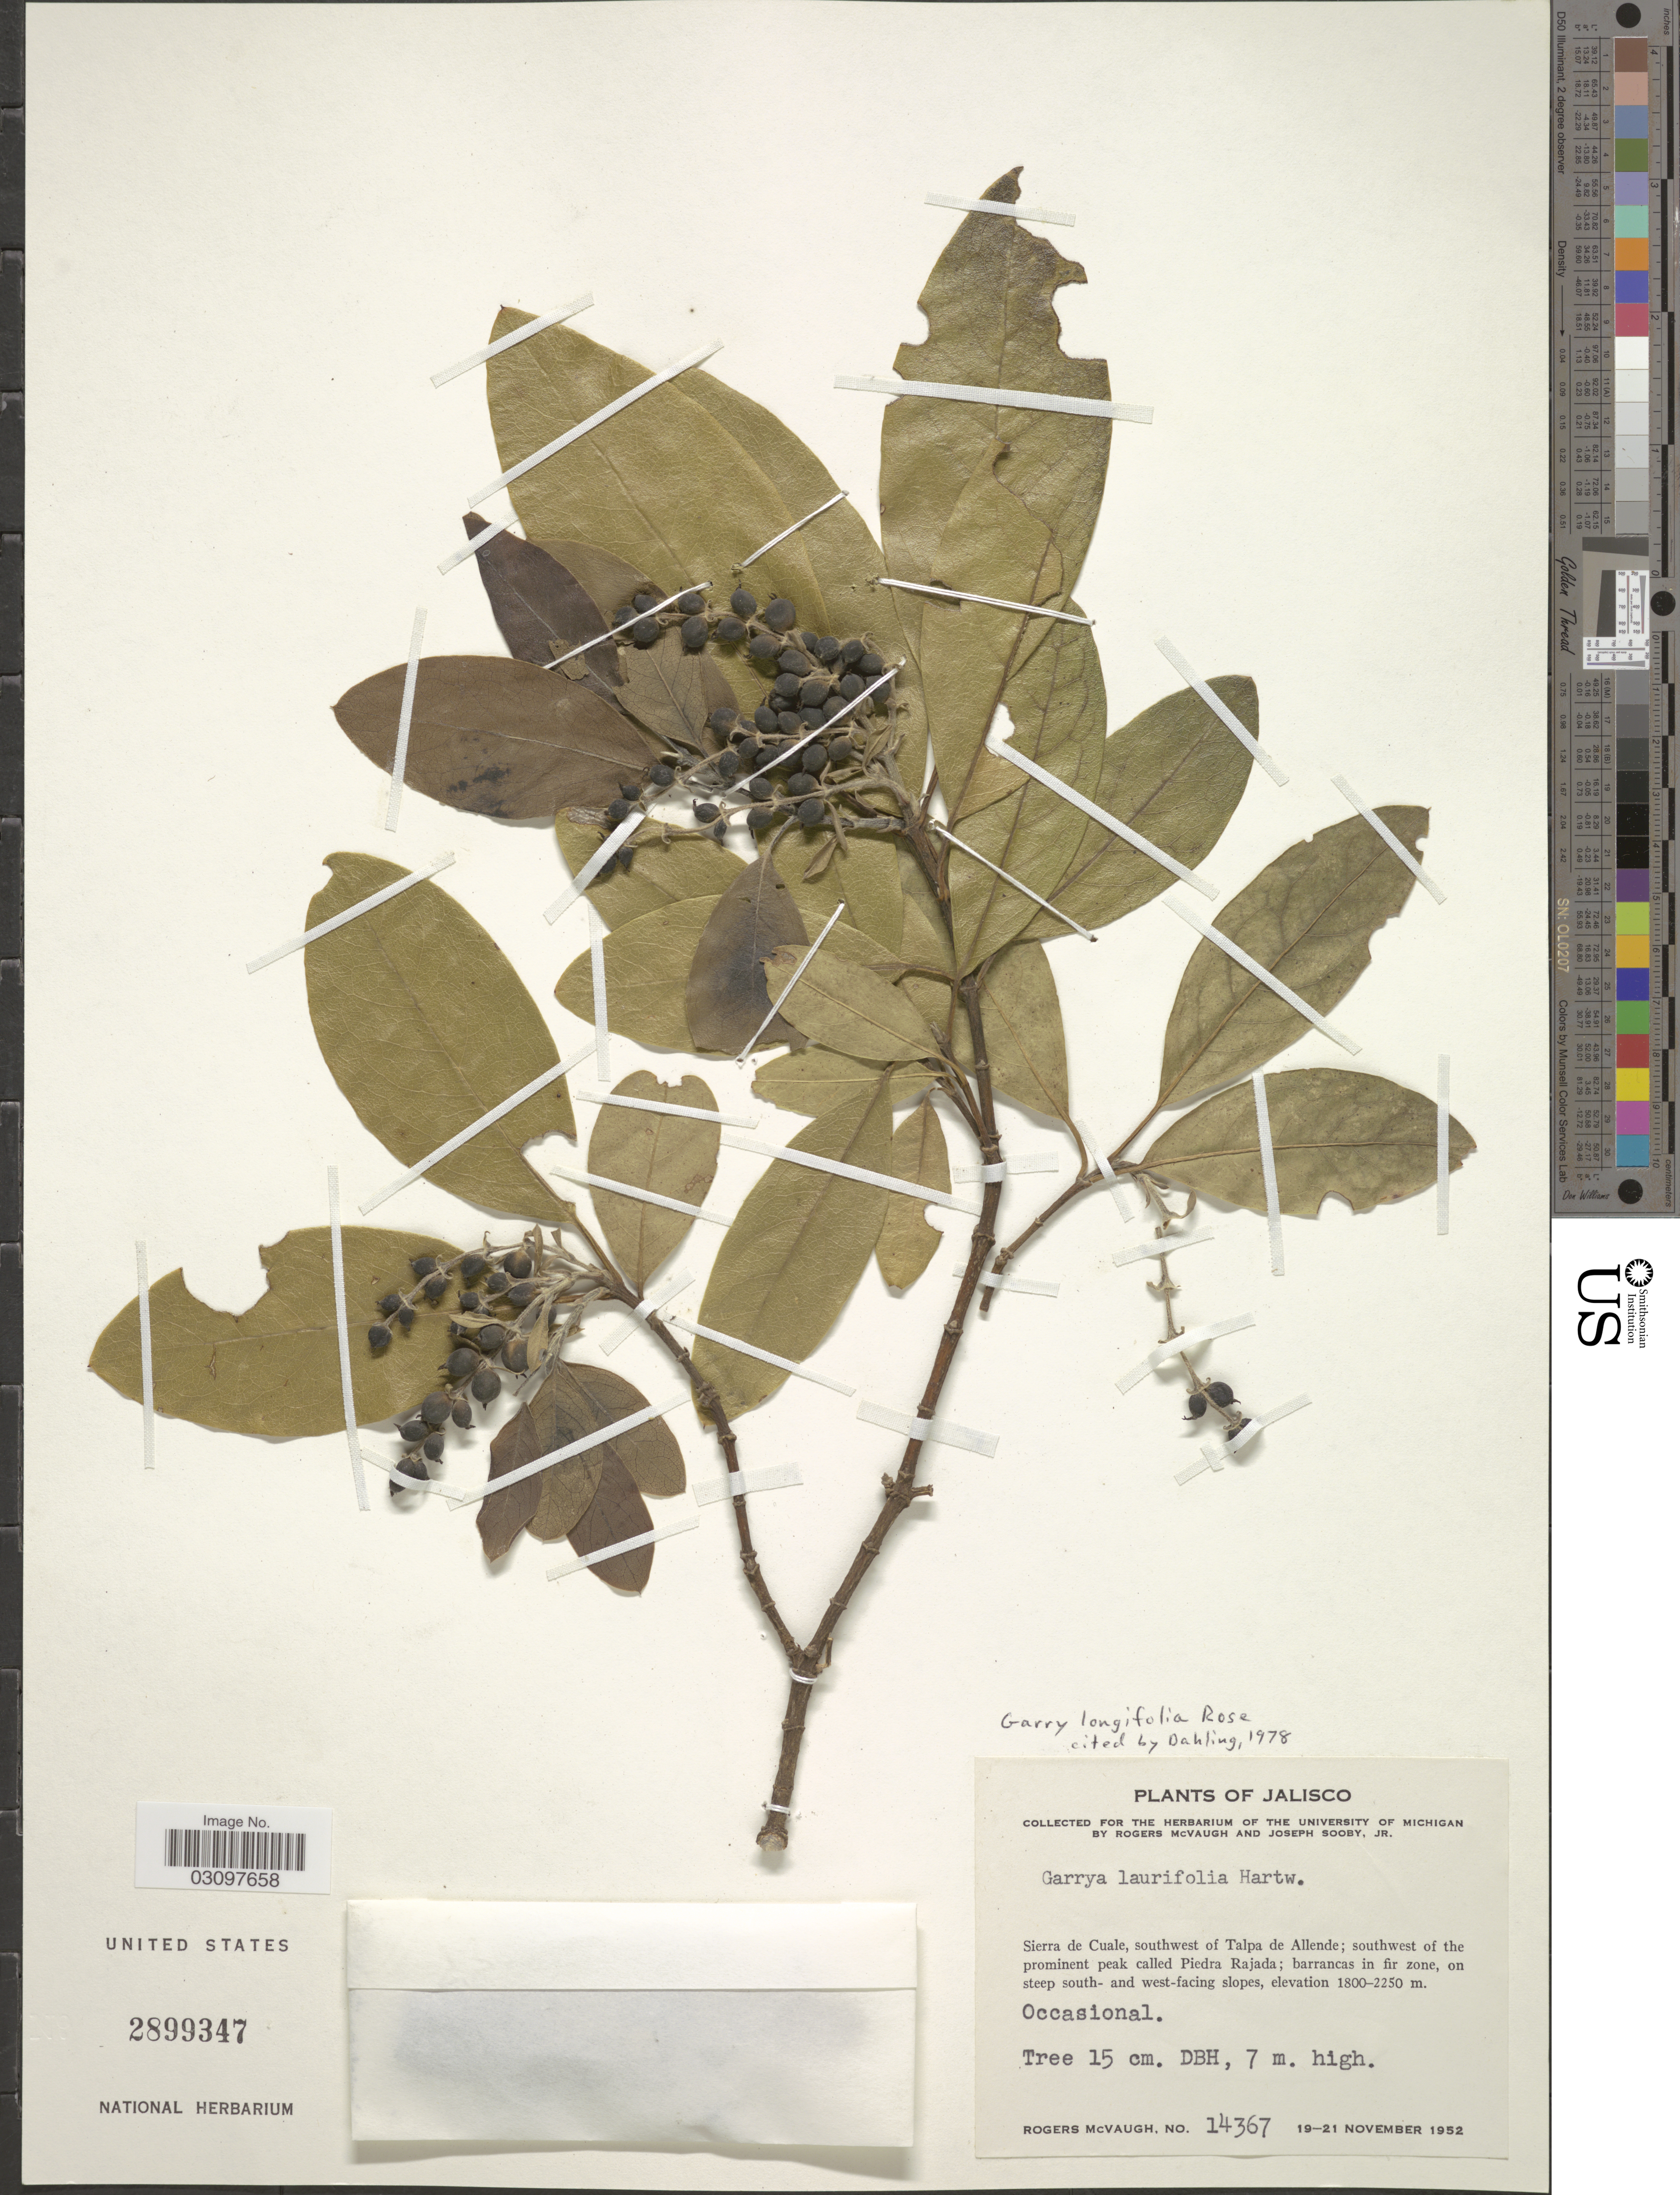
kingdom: Plantae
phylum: Tracheophyta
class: Magnoliopsida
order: Garryales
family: Garryaceae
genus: Garrya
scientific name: Garrya longifolia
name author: Rose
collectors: R. McVaugh & J. Sooby Jr.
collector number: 14367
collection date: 1952-11-19/1952-11-21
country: Mexico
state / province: Jalisco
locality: Sierra de Cuale, southwest of Talpa de Allende; southwest of the prominent peak called Piedra Rajada; barrancas in fir zone, on steep south- and west-facing slopes.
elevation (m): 1800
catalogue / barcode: US 2899347